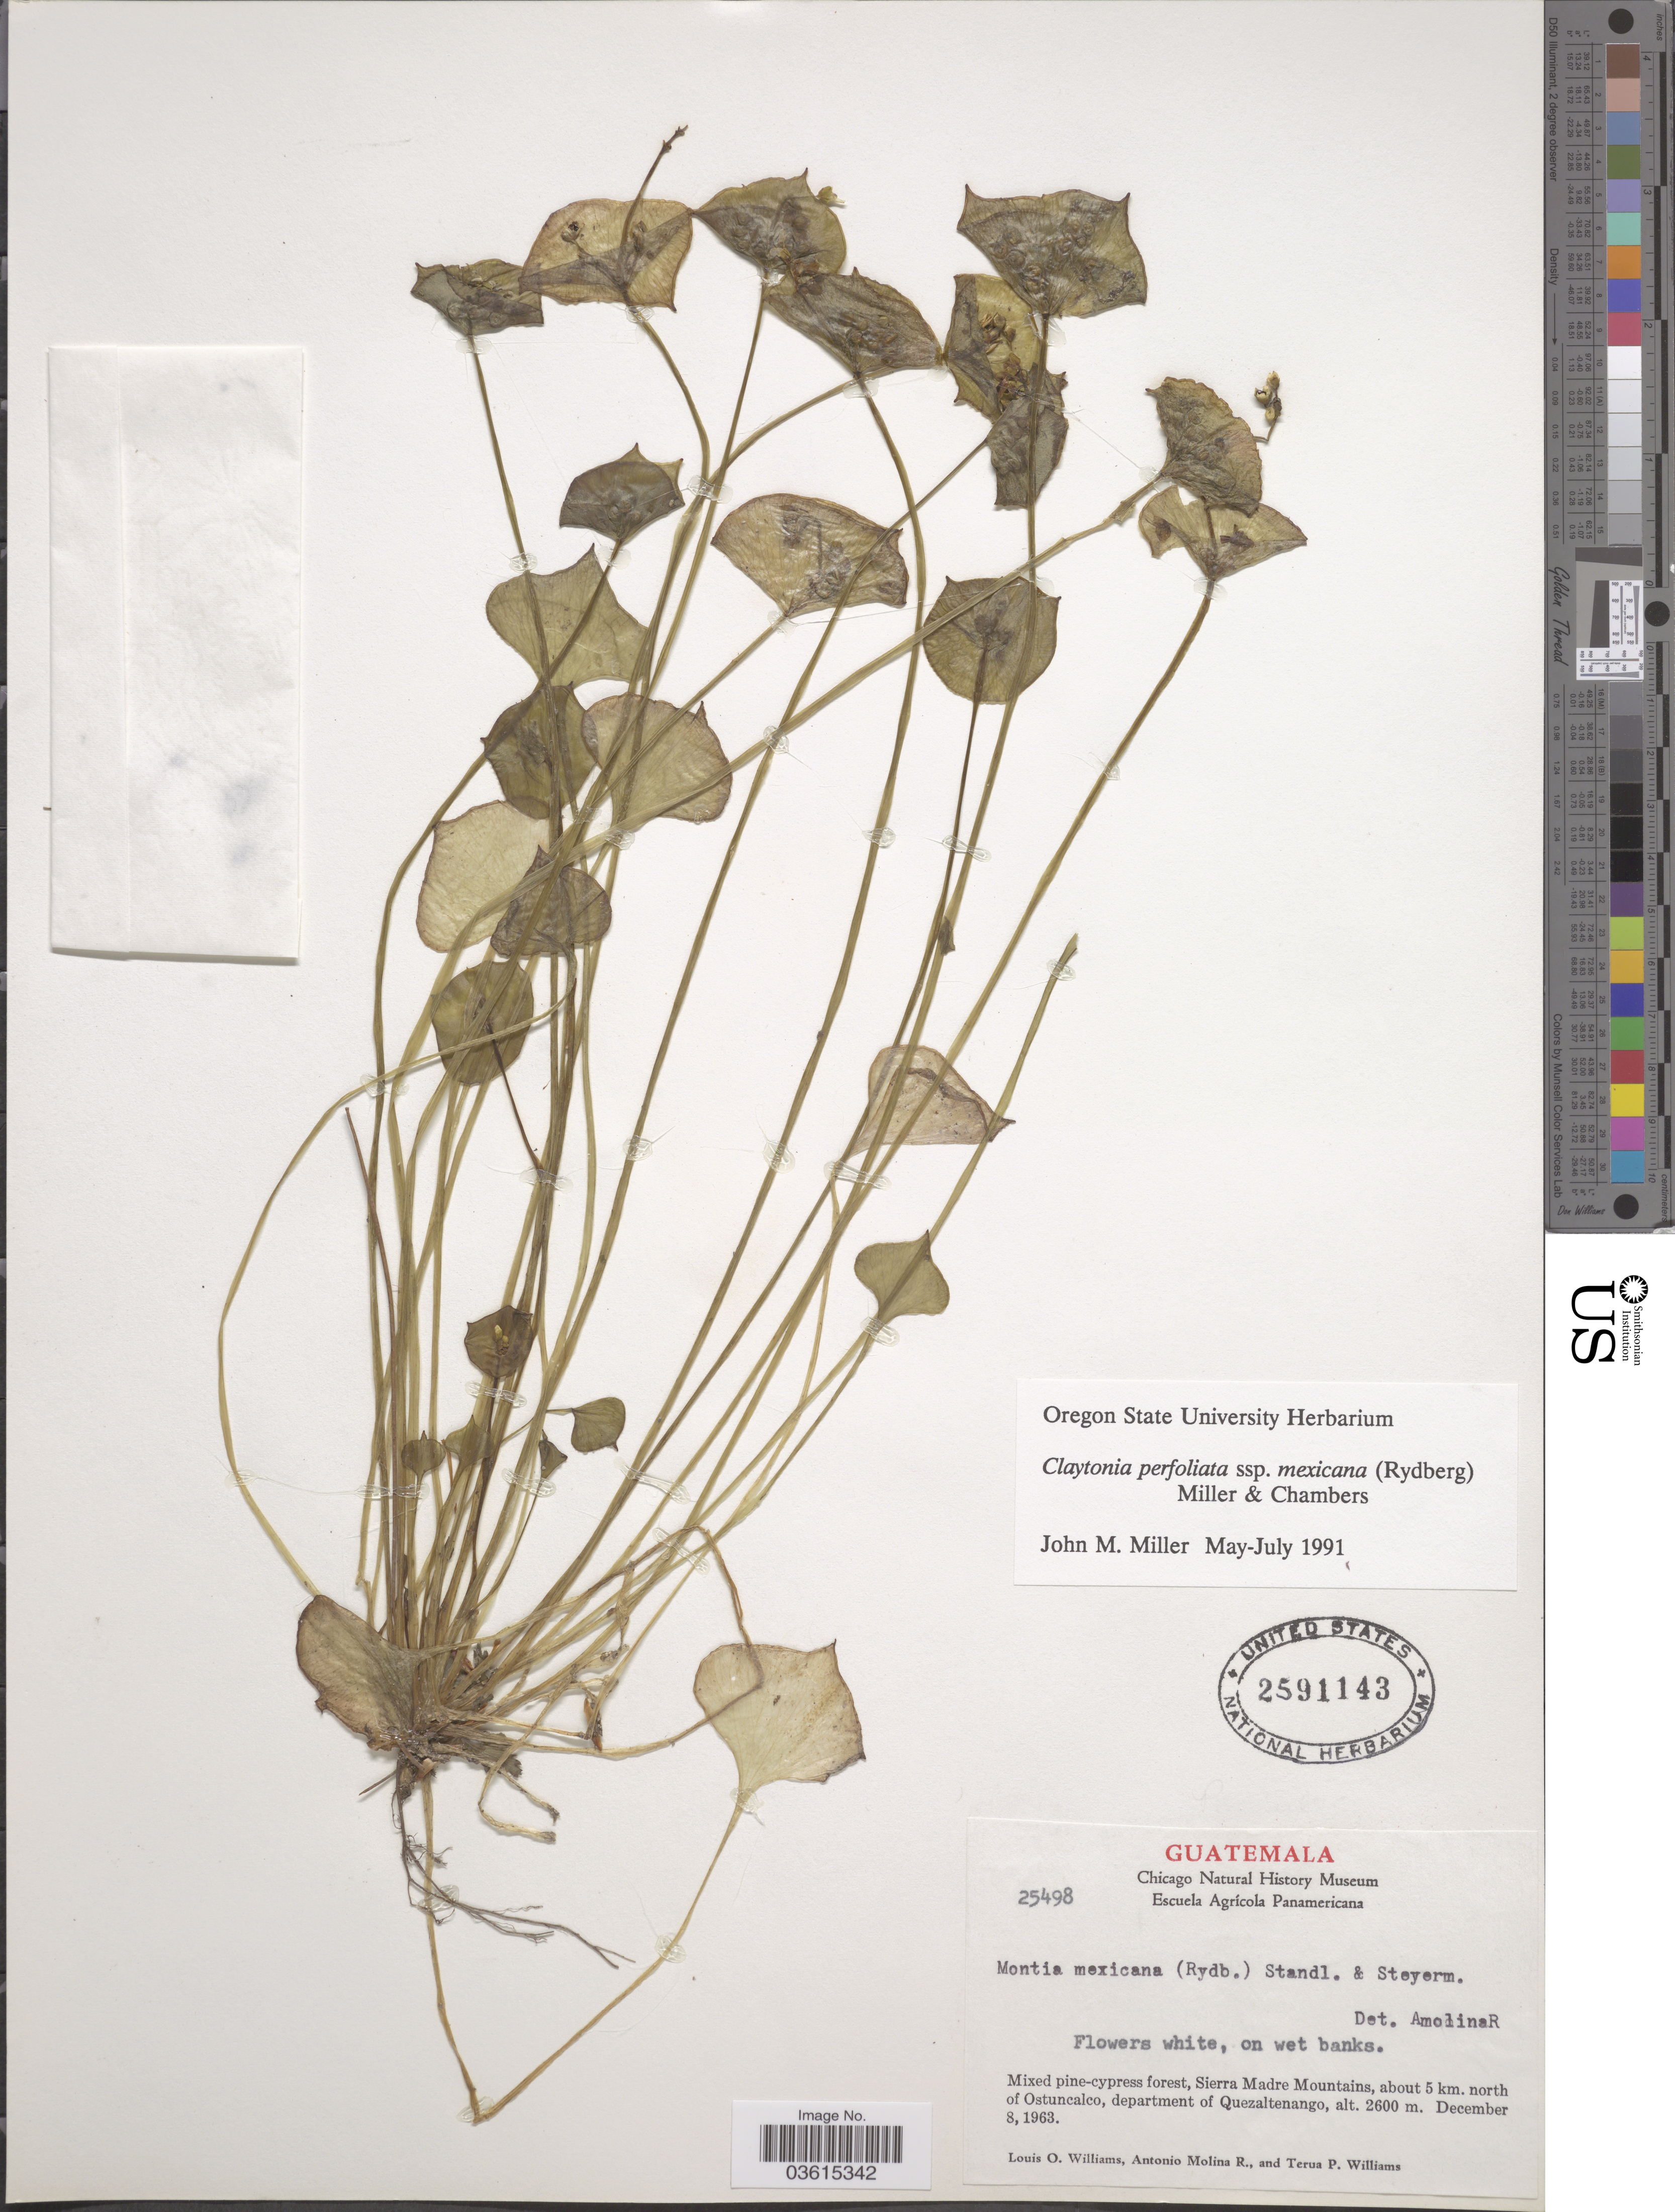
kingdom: Plantae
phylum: Tracheophyta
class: Magnoliopsida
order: Caryophyllales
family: Montiaceae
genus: Claytonia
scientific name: Claytonia perfoliata subsp. mexicana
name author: (Rydb.) Mill. & Chambers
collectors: L. O. Williams, A. Molina R. & T. Williams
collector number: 25498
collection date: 1963-12-08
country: Guatemala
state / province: Quetzaltenango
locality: Sierra Madre Mountains, about 5 km. north of Ostuncalco, department of Quezaltenango.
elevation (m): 2600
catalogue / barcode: US 2591143